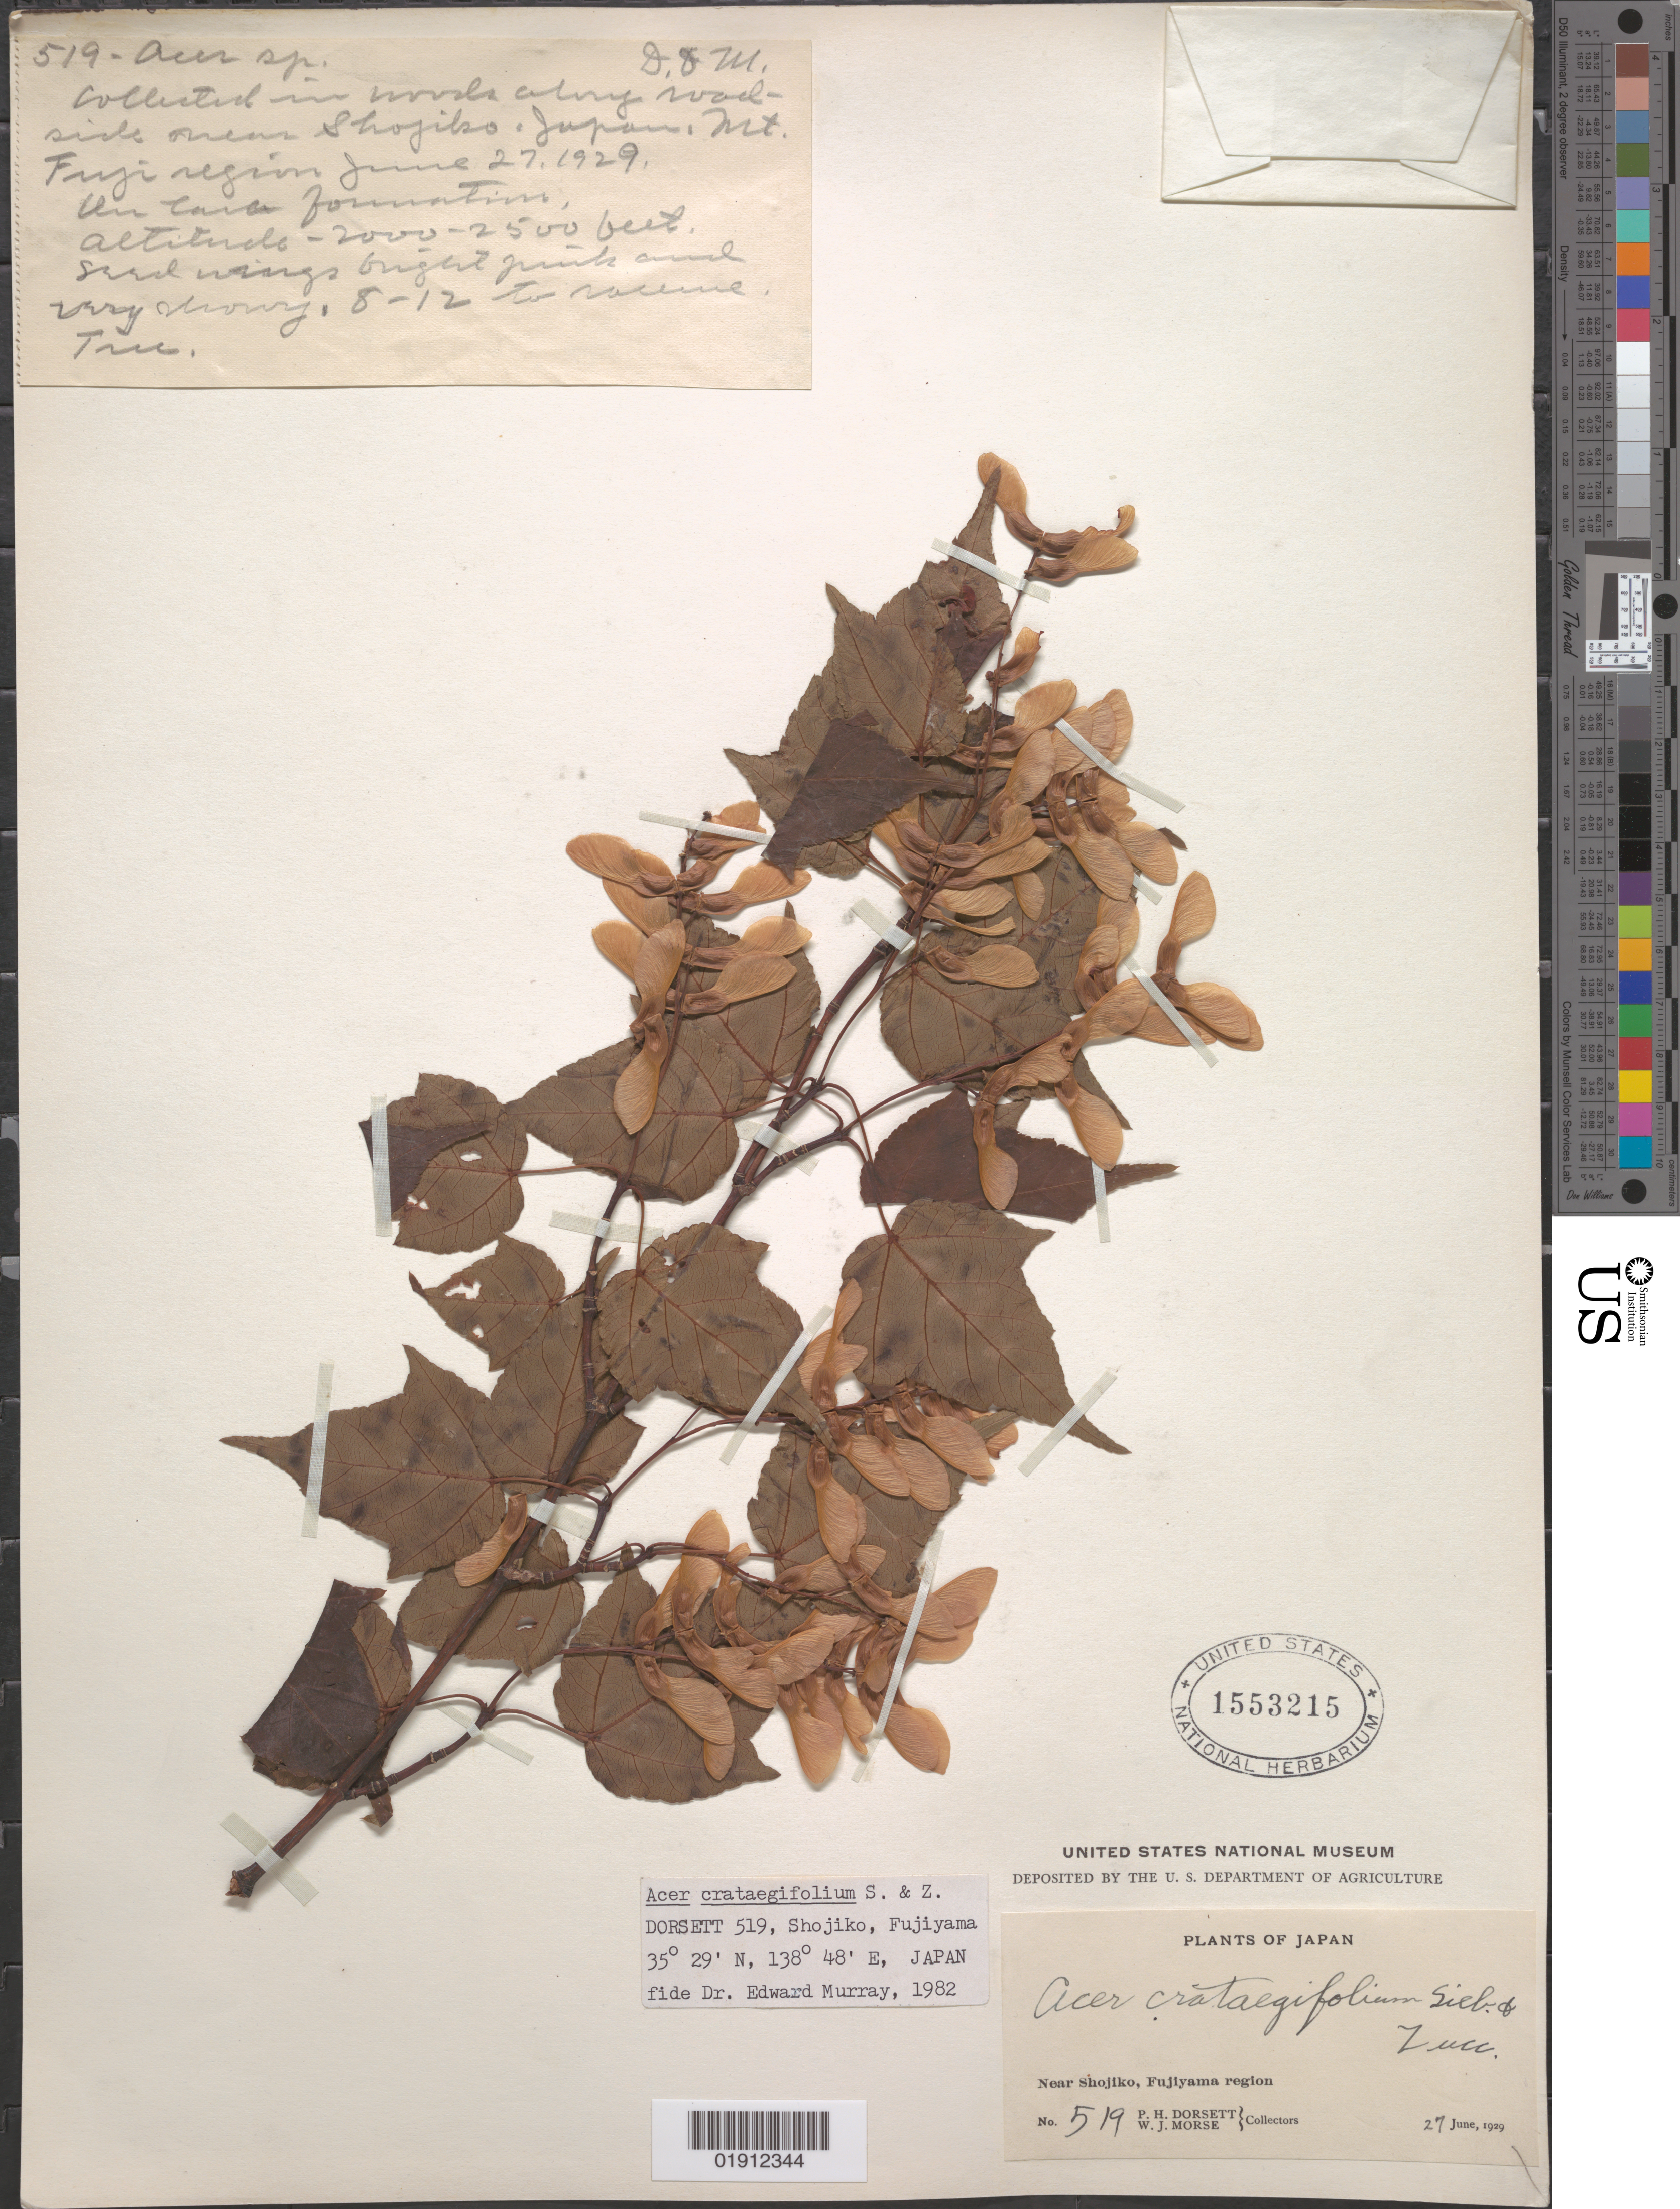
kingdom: Plantae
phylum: Tracheophyta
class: Magnoliopsida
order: Sapindales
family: Sapindaceae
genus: Acer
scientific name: Acer crataegifolium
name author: Siebold & Zucc.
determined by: Murray, Edward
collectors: P. H. Dorsett & W. J. Morse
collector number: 519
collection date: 1929-06-27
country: Japan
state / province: Yamanasi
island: Honshu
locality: Fujiyama region, near Shojiko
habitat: In woods along roadside; on lava formation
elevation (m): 610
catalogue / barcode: US 1553215